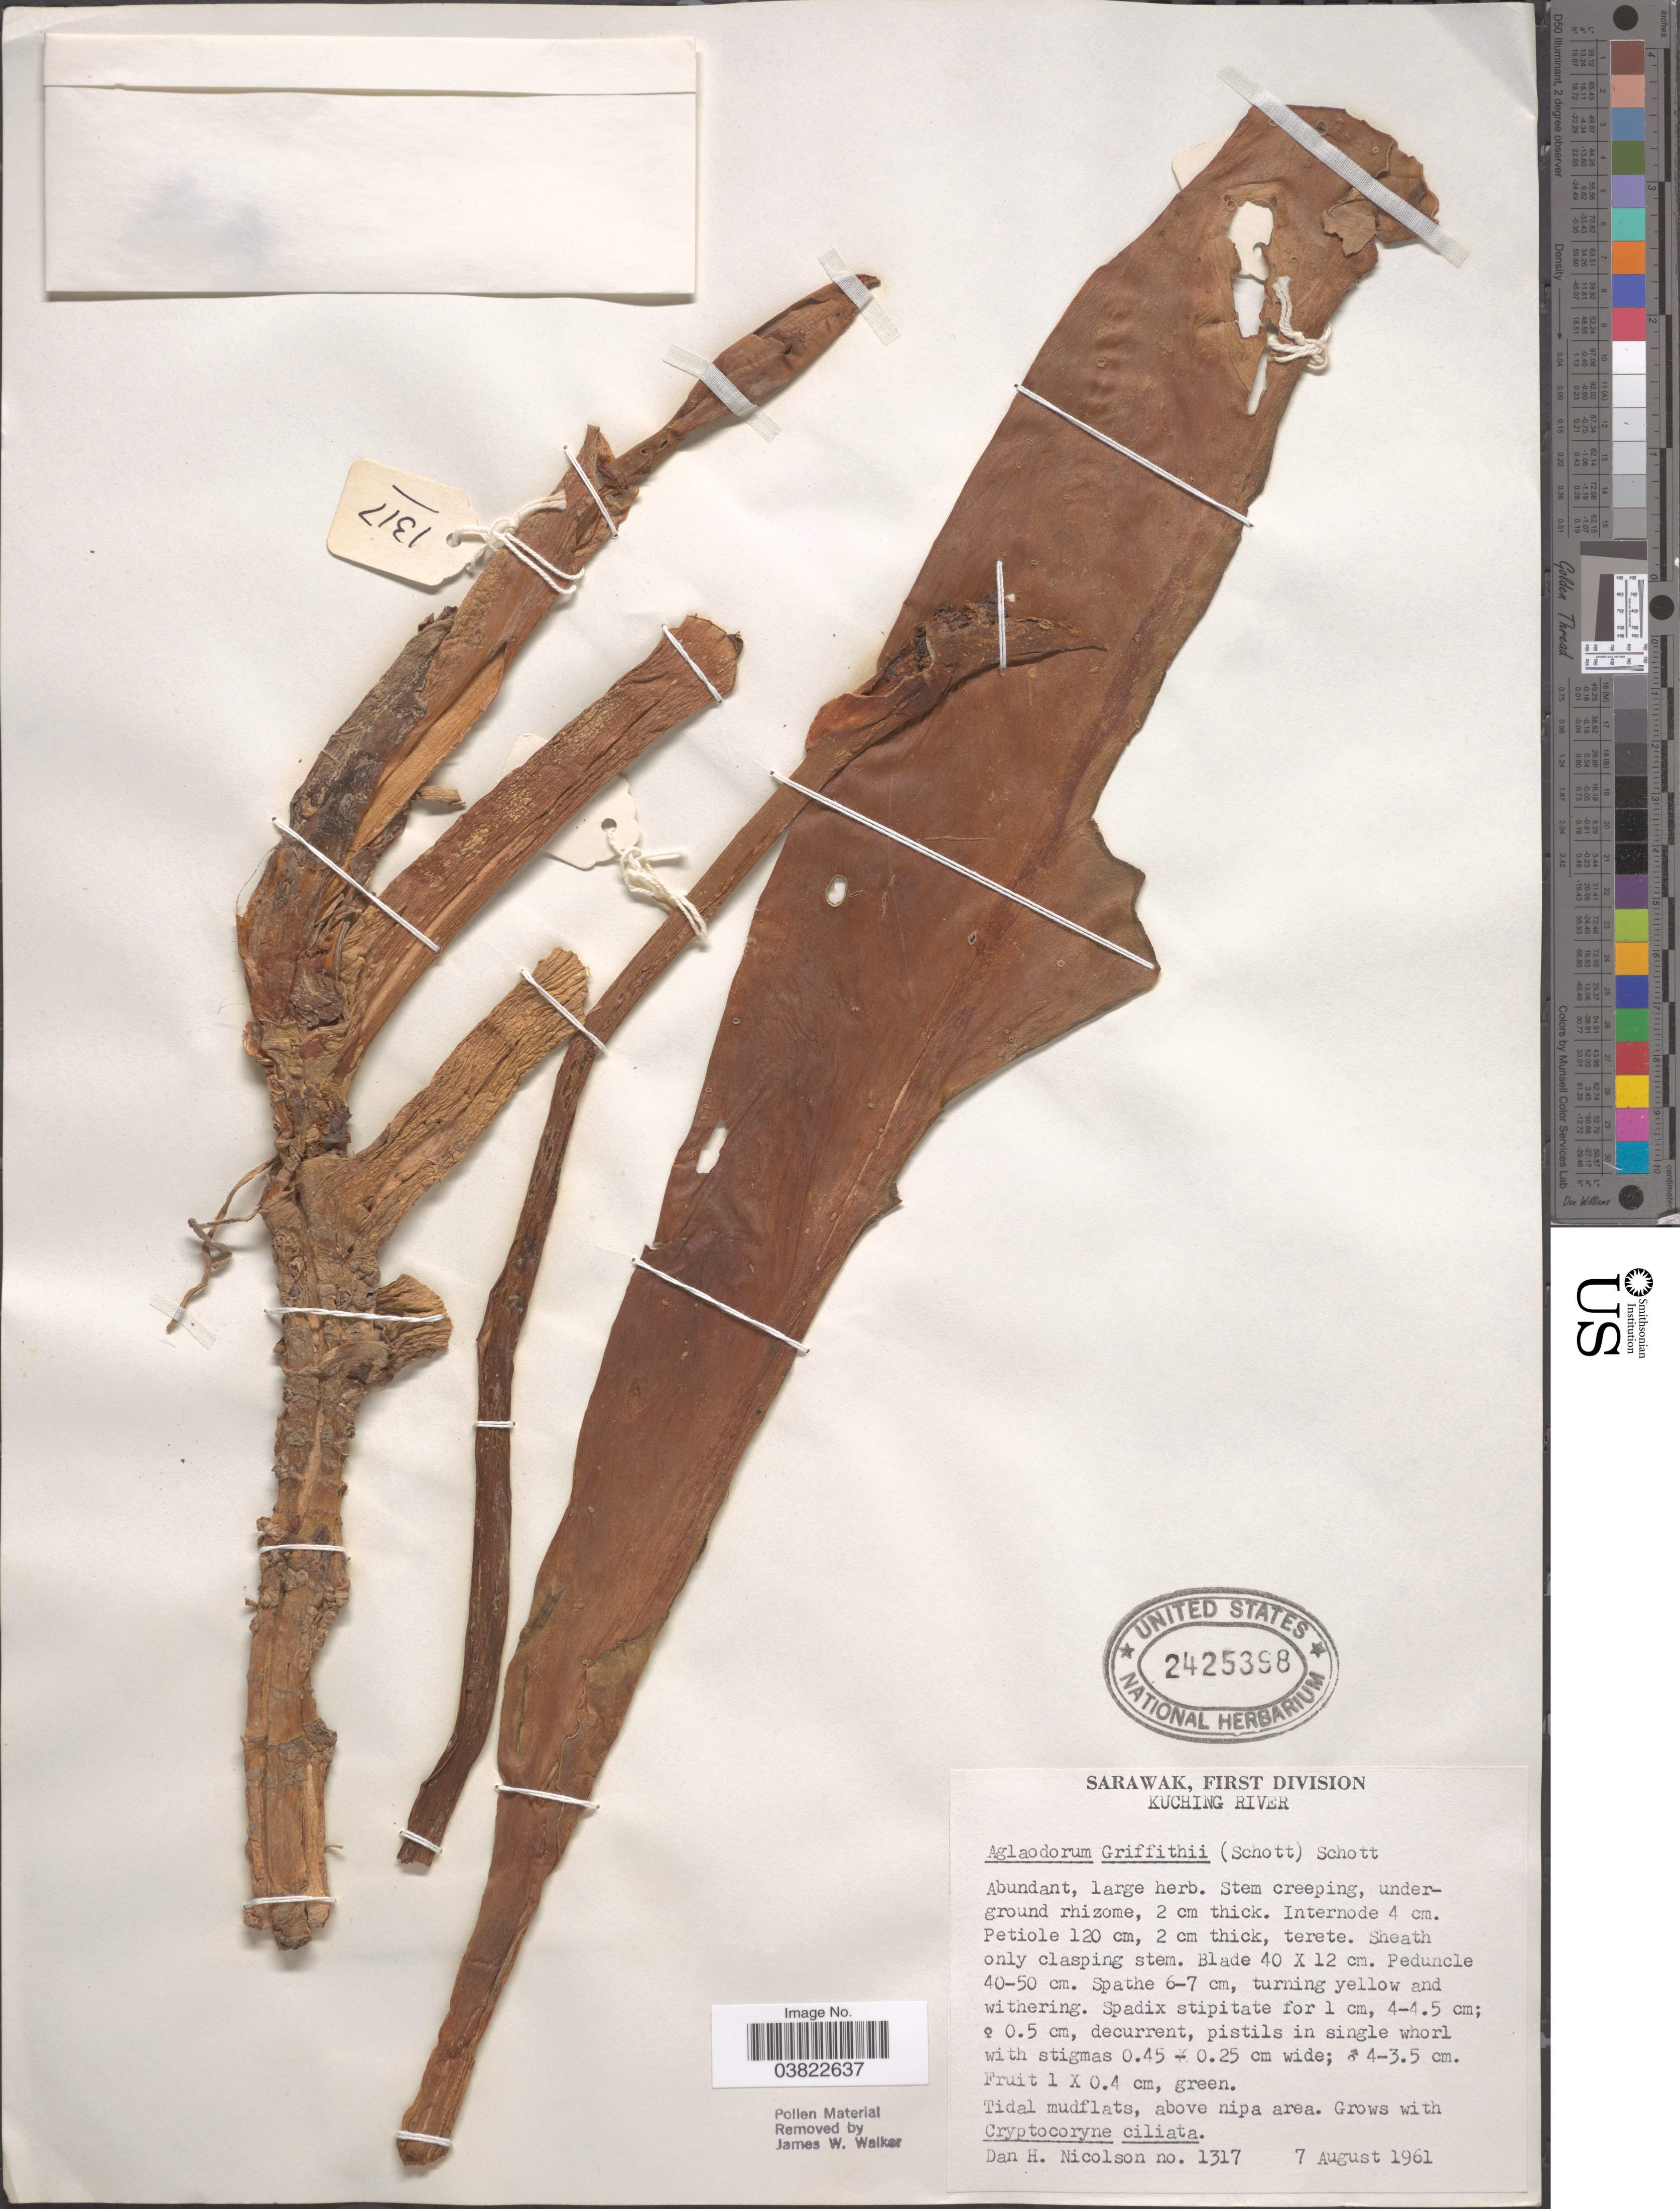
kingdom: Plantae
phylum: Tracheophyta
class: Liliopsida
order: Alismatales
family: Araceae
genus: Aglaodorum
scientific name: Aglaodorum griffithii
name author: (Schott) Schott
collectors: D. H. Nicolson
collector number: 1317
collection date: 1961-08-07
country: Malaysia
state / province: Sarawak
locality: First Division. Kuching River.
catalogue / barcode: US 2425398